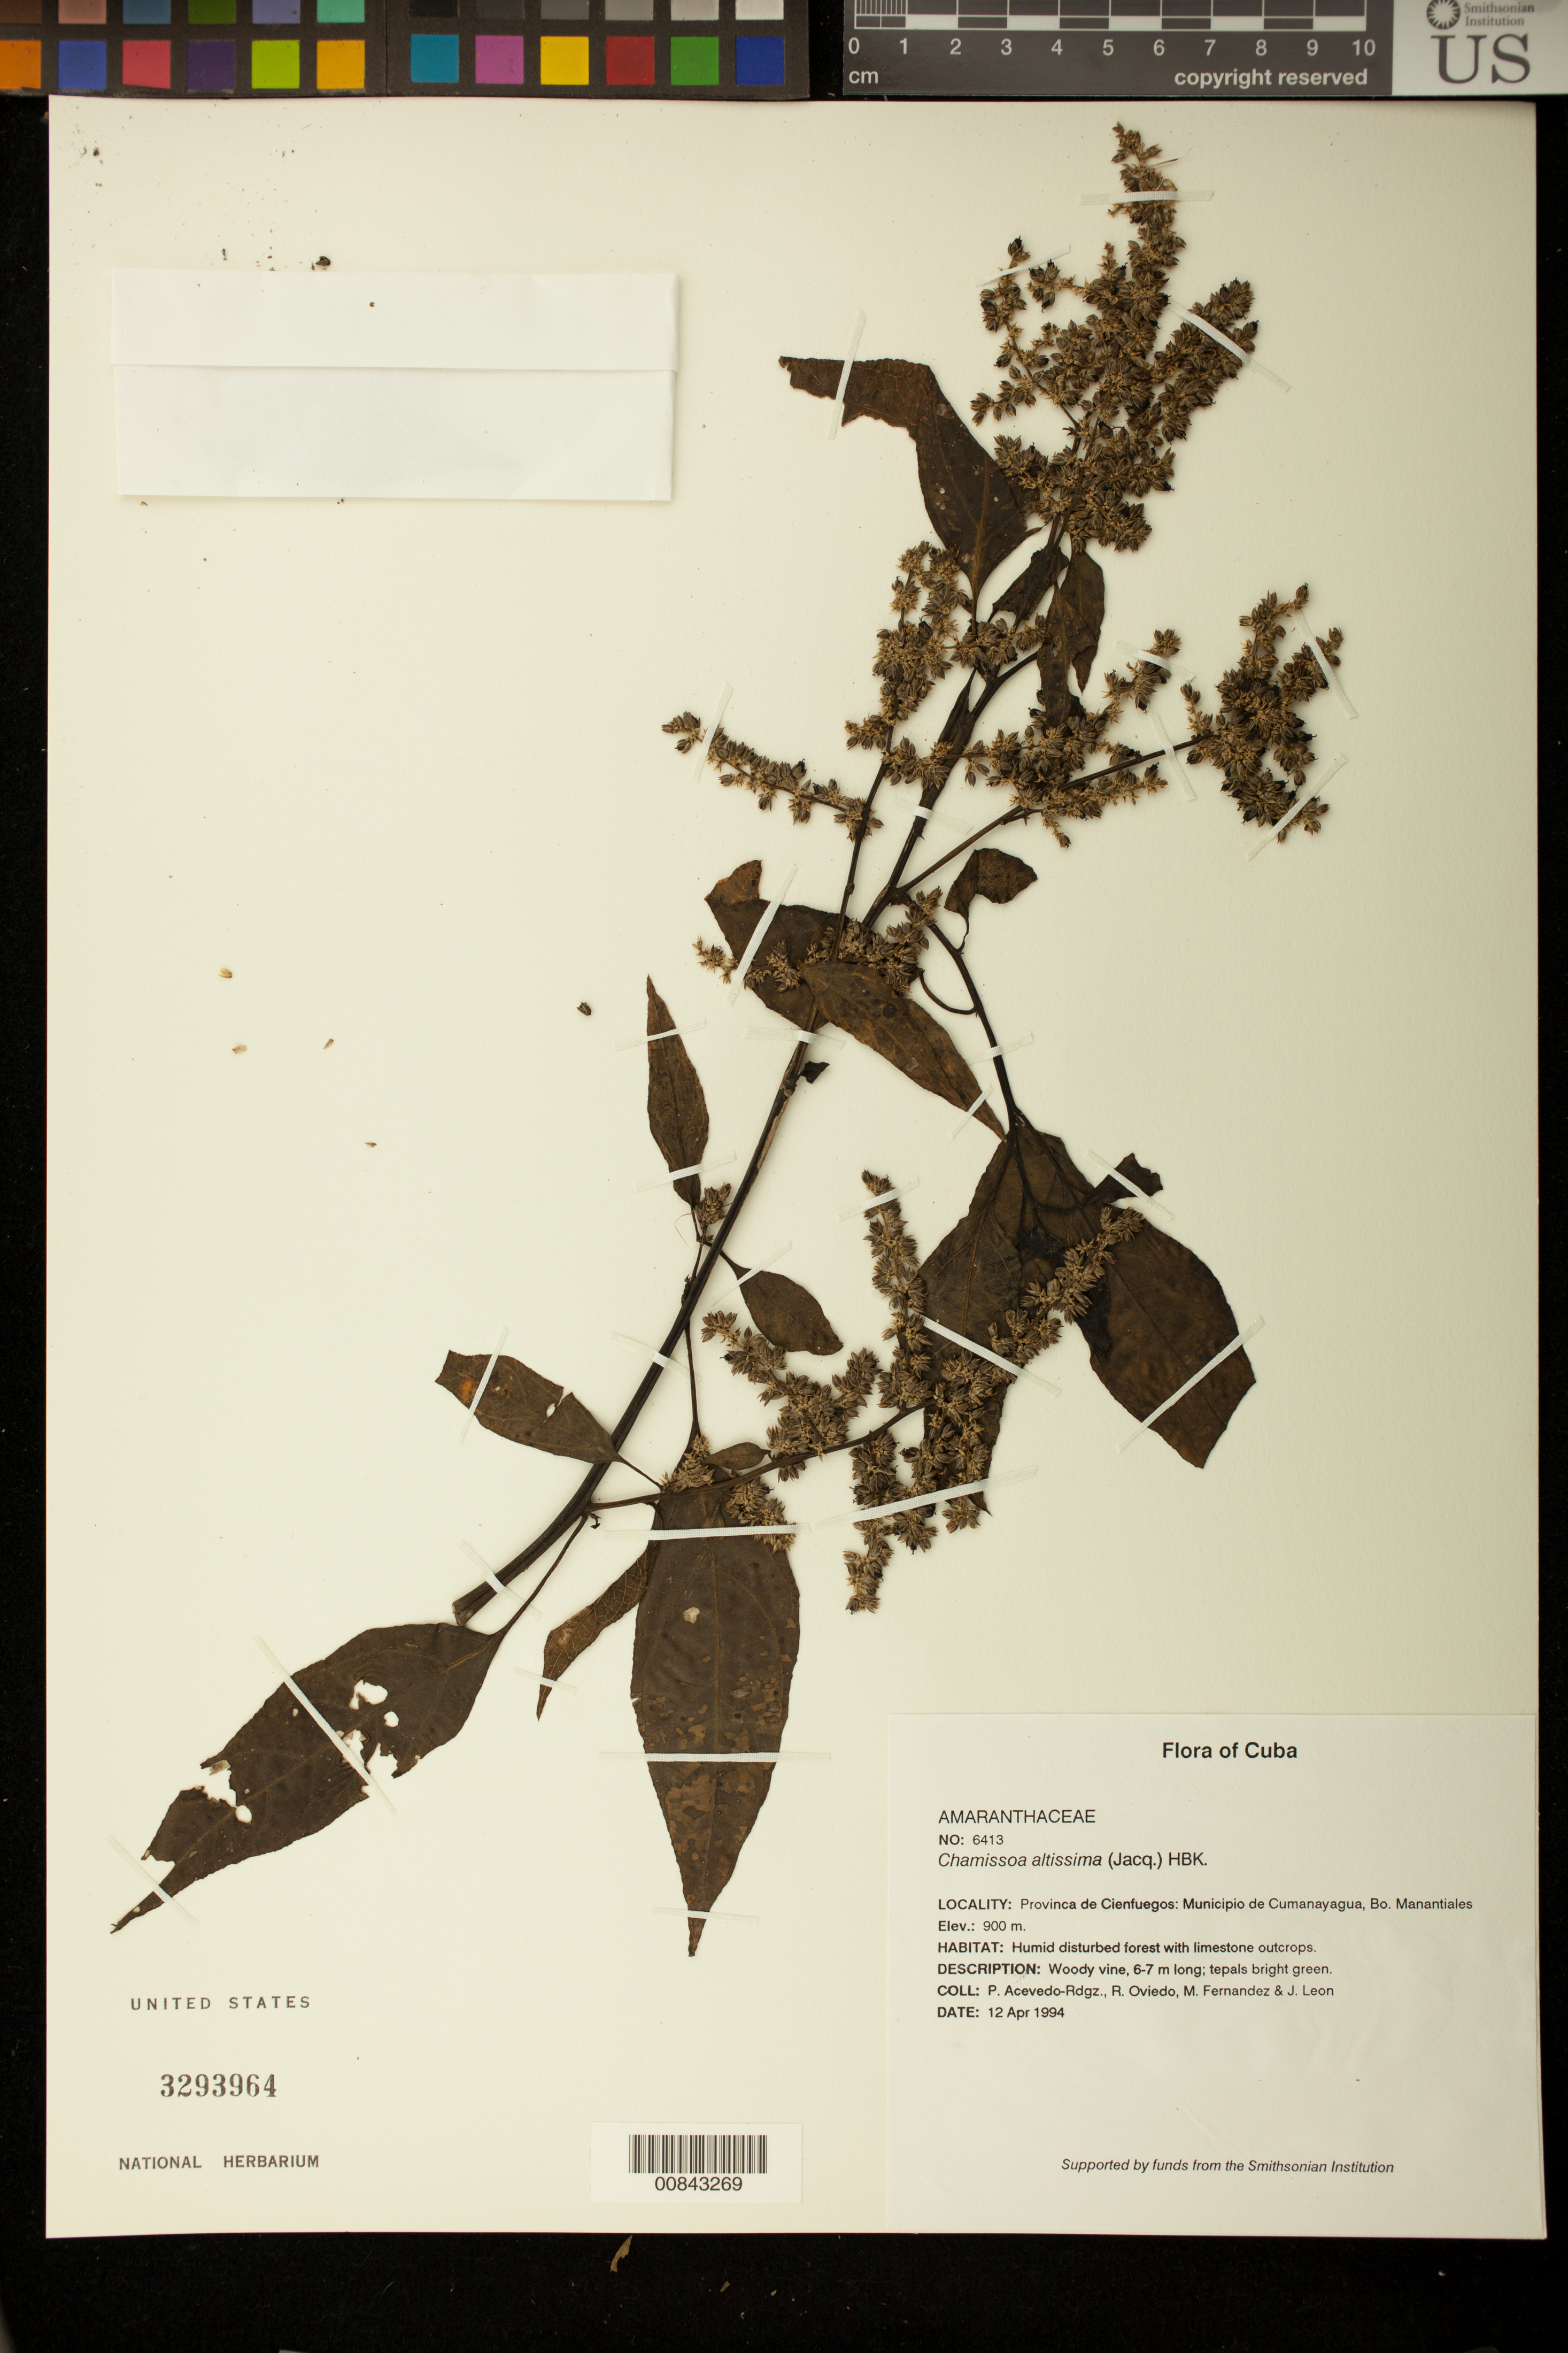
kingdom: Plantae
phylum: Tracheophyta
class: Magnoliopsida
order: Caryophyllales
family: Amaranthaceae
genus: Chamissoa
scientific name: Chamissoa altissima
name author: (Jacq.) Kunth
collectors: P. Acevedo-Rodr., R. Oviedo, M. Fernández & J. León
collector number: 6413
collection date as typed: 12 Apr 1994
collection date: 1994-04-12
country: Cuba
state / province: Cienfuegos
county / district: Municipio de Cumanayagua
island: Cuba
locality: Bo Manantiales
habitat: Humid disturbed forest with limestone outcrops.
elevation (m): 900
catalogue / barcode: US 3293964